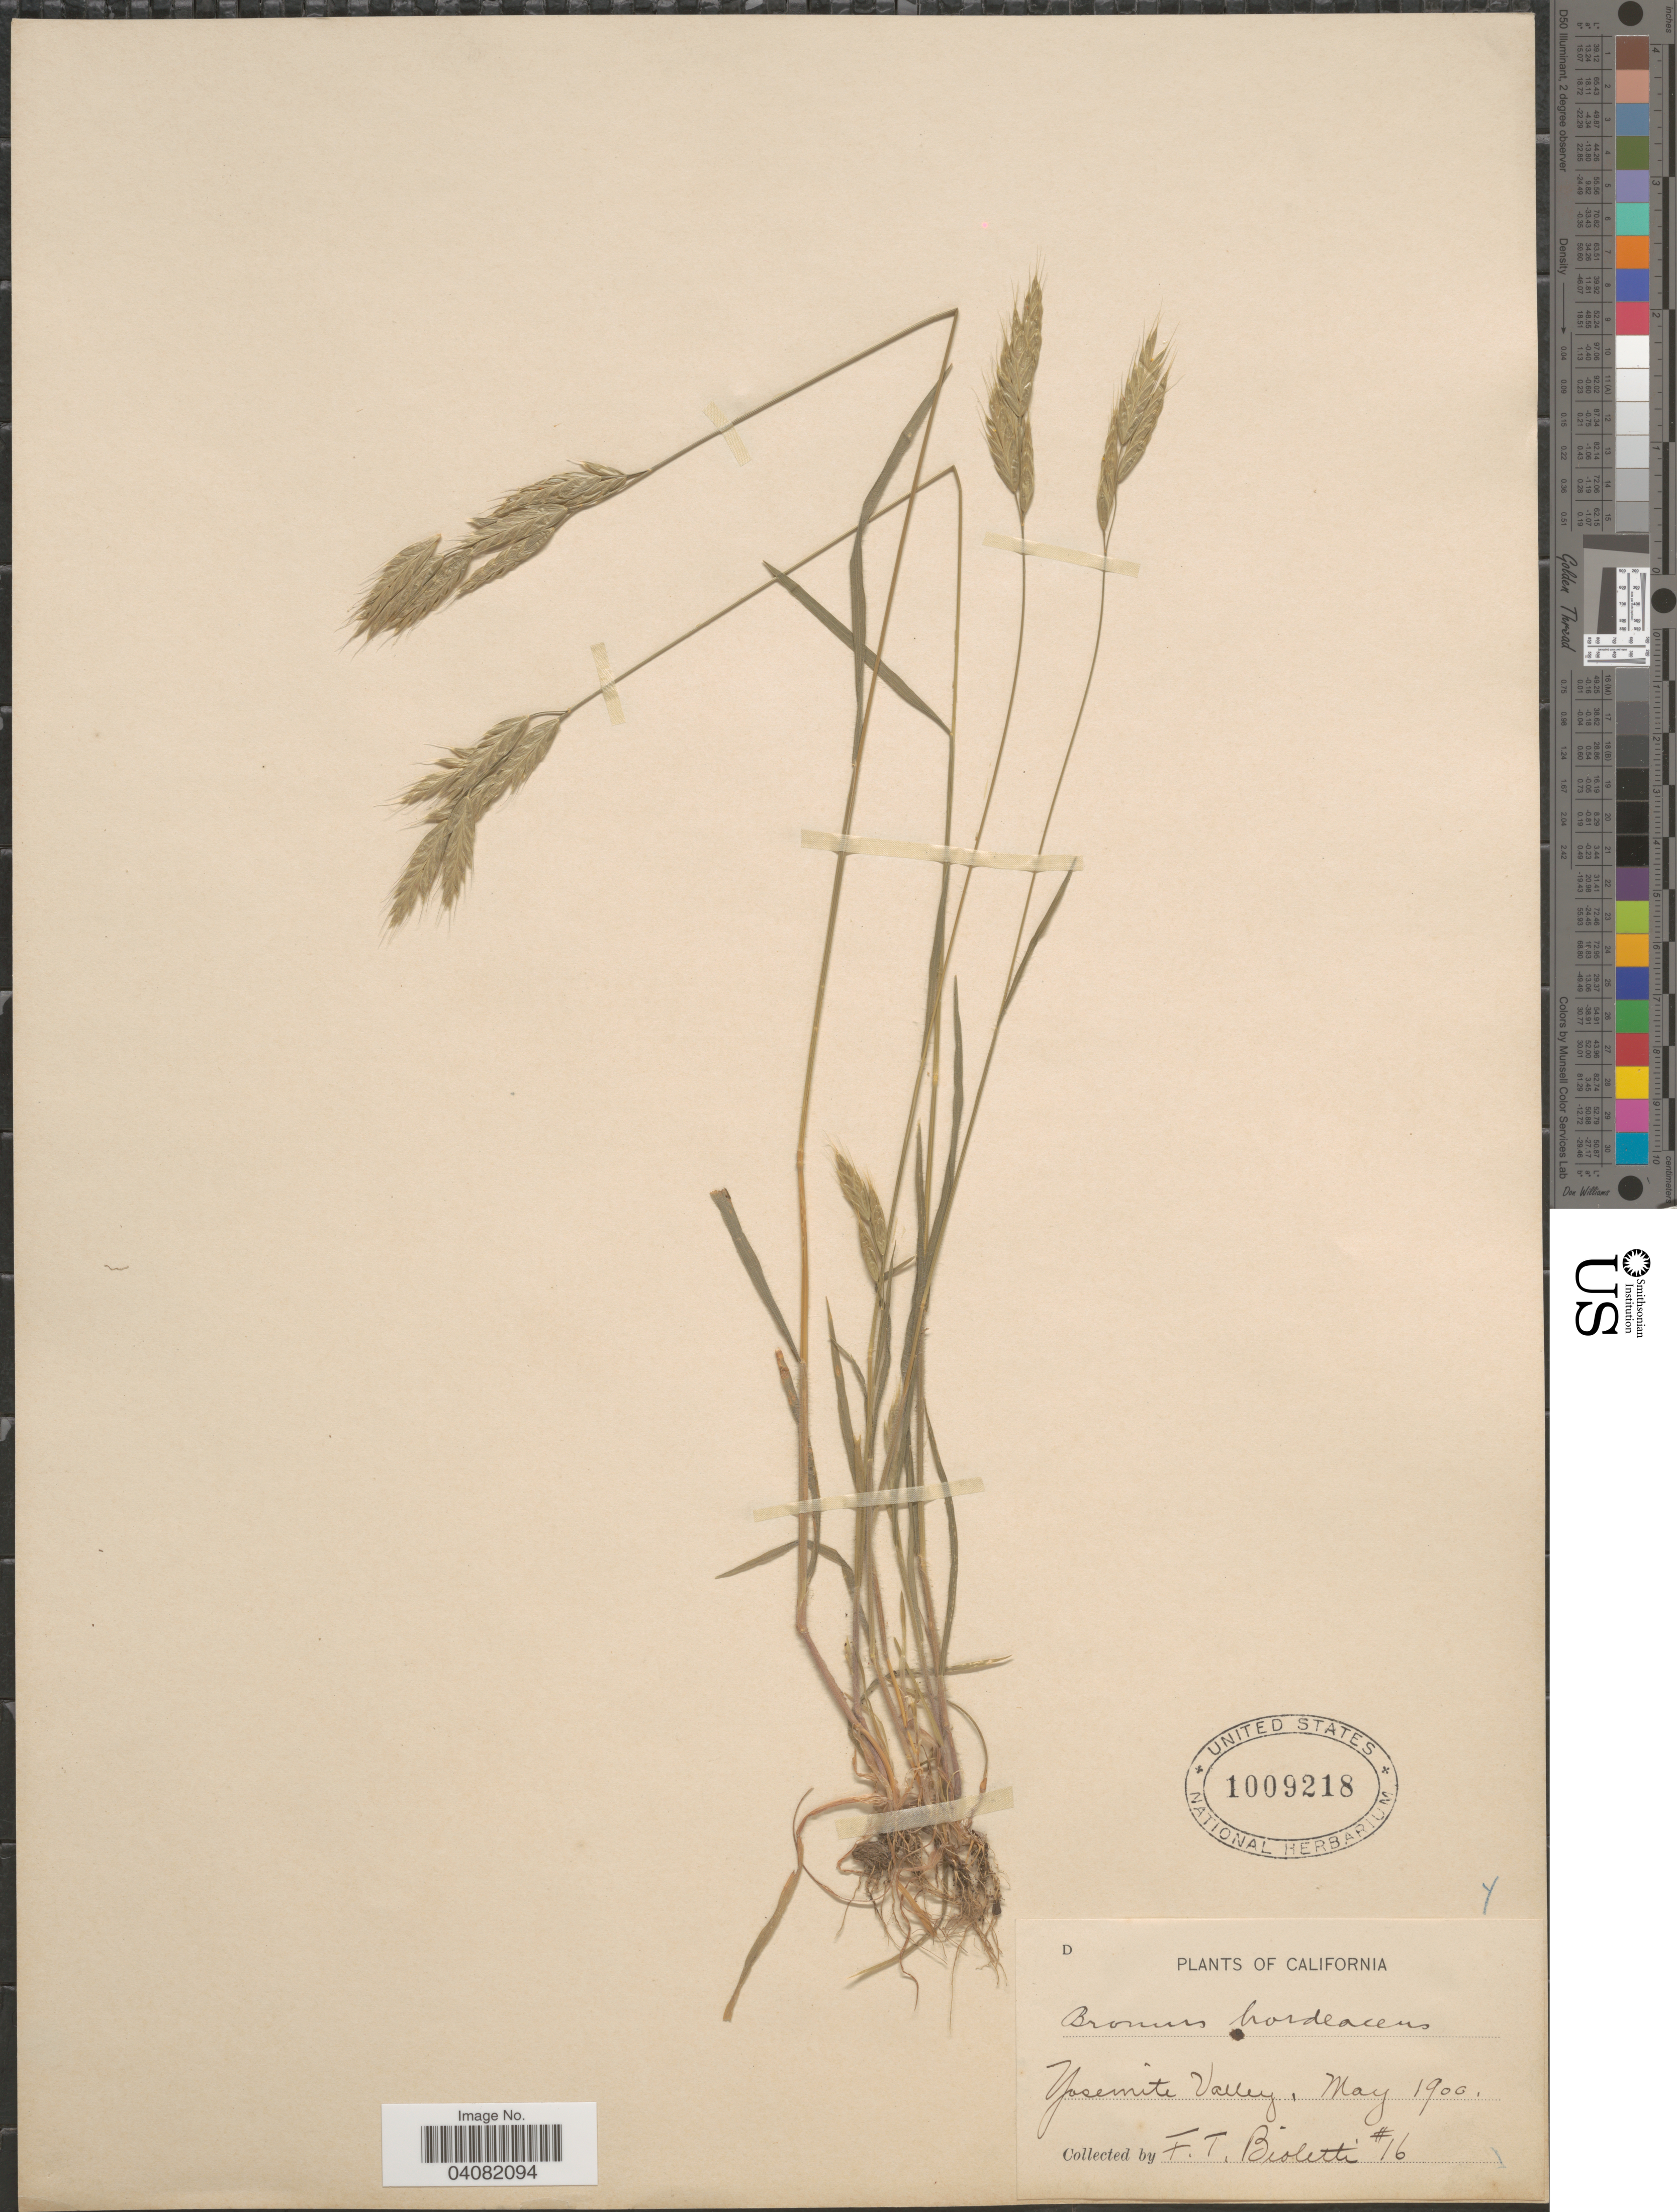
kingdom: Plantae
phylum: Tracheophyta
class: Liliopsida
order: Poales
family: Poaceae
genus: Bromus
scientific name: Bromus hordeaceus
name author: L.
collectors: F. T. Bioletti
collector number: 16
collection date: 1900-05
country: United States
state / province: California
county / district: Mariposa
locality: Yosemite Valley.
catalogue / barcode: US 1009218